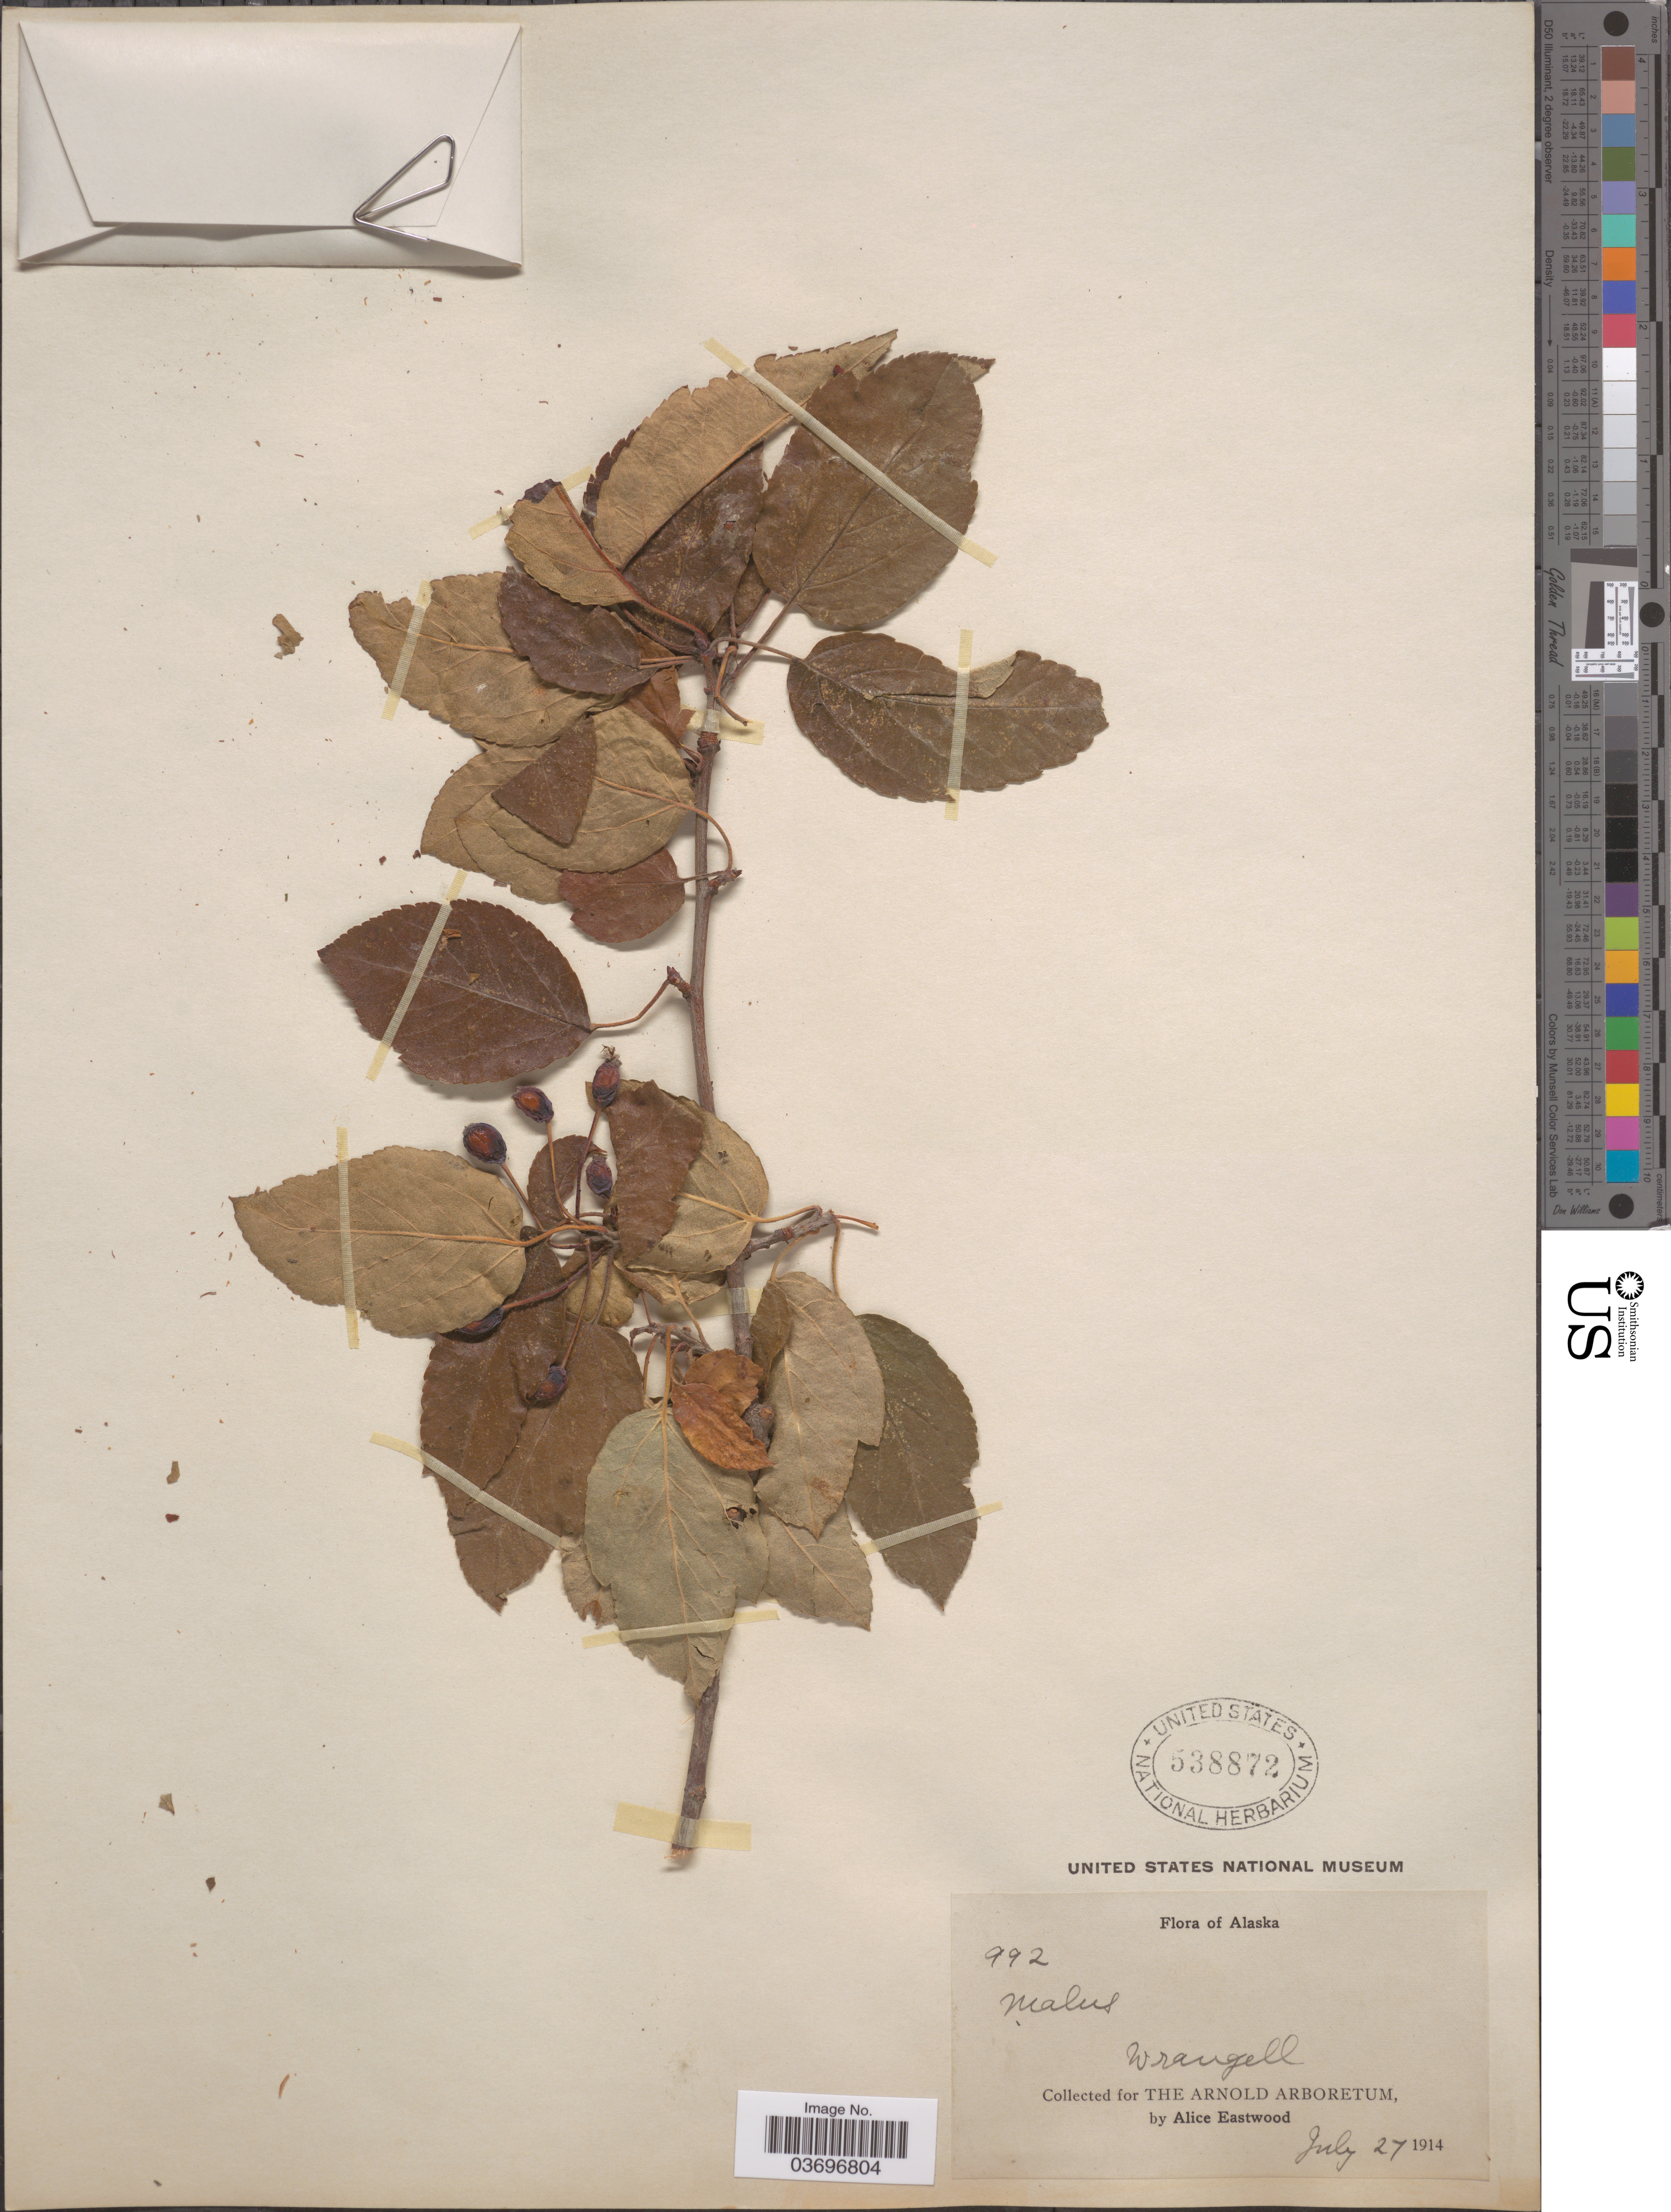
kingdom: Plantae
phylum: Tracheophyta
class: Magnoliopsida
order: Rosales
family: Rosaceae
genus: Malus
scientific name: Malus diversifolia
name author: (Bong.) M. Roem.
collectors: A. Eastwood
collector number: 992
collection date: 1914-07-27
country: United States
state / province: Alaska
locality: Wrangell.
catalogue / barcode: US 538872